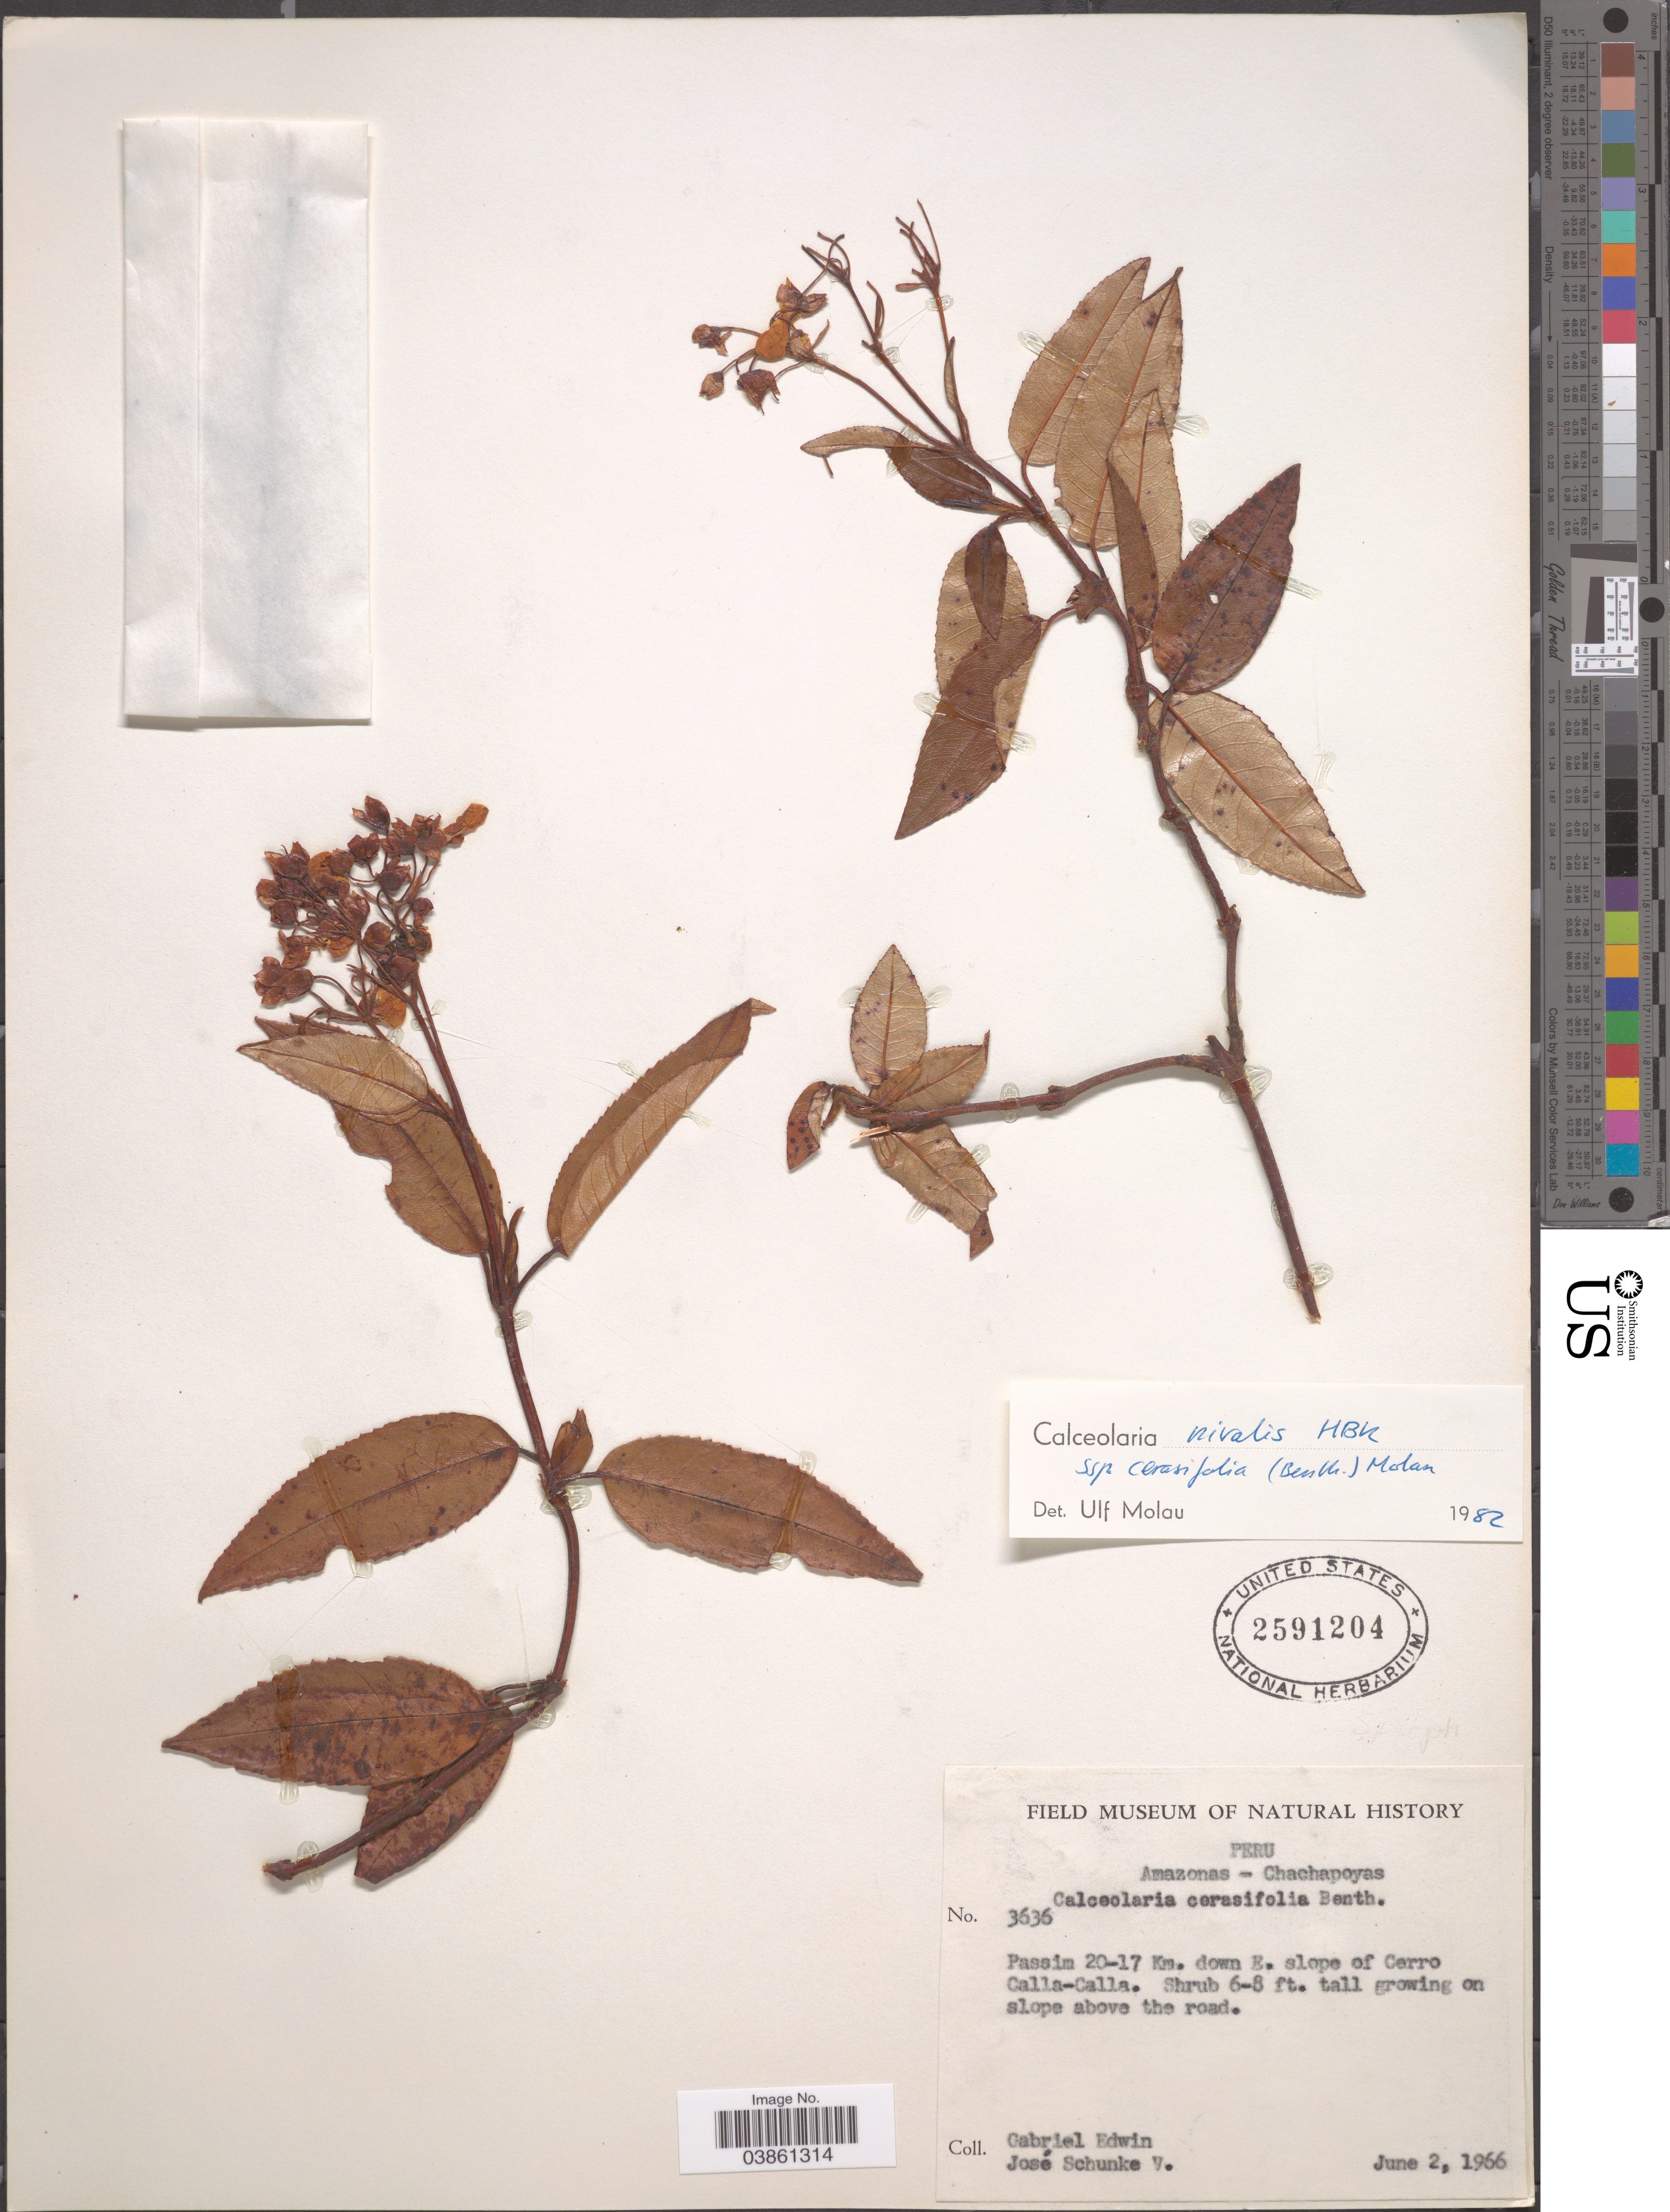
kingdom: Plantae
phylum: Tracheophyta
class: Magnoliopsida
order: Lamiales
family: Calceolariaceae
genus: Calceolaria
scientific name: Calceolaria nivalis subsp. cerasifolia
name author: (Benth.) Molau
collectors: G. Edwin & J. Schunke Vigo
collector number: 3636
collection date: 1966-06-02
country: Peru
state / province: Amazonas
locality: Chachapoyas. Passim 20-17 Km. down E. slope of Cerro Calla-Calla.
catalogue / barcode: US 2591204